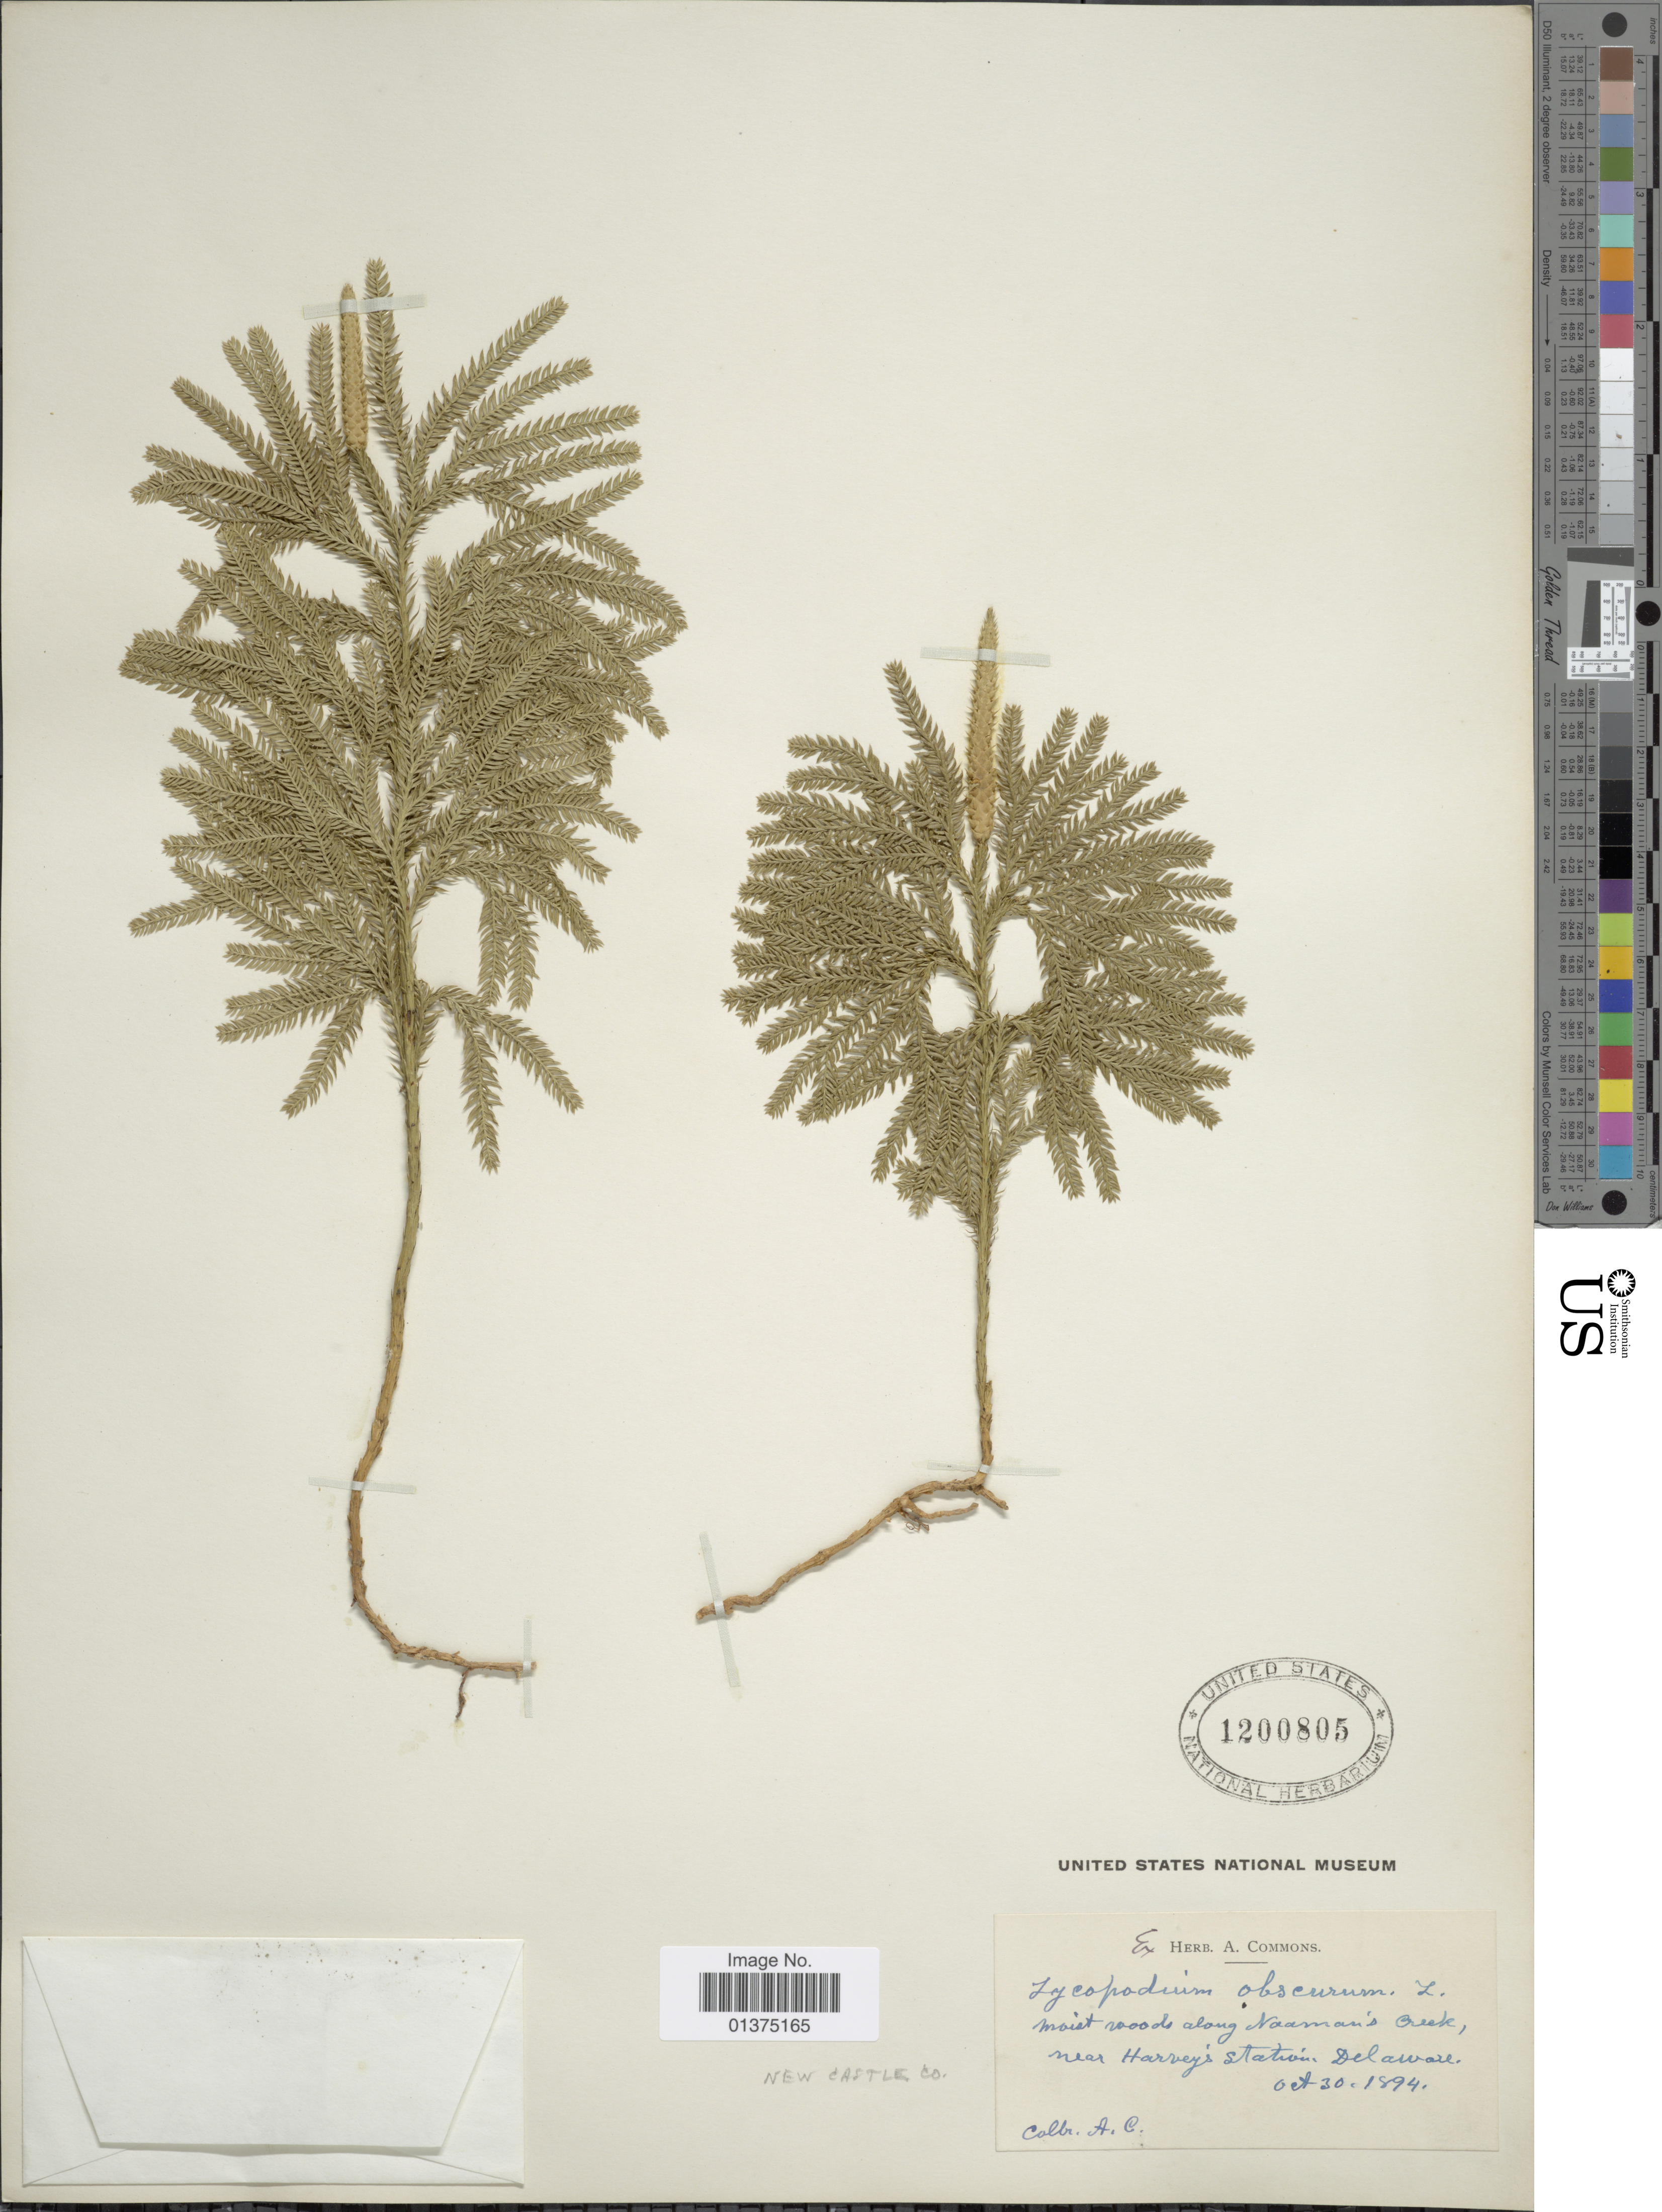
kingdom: Plantae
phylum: Tracheophyta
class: Lycopodiopsida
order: Lycopodiales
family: Lycopodiaceae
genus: Dendrolycopodium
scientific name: Dendrolycopodium dendroideum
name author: (Michx.) A. Haines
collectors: A. Commons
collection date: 1897-10-30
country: United States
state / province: Delaware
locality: Moist woods along Naamans's Creek near Harvey's Station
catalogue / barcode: US 1200805